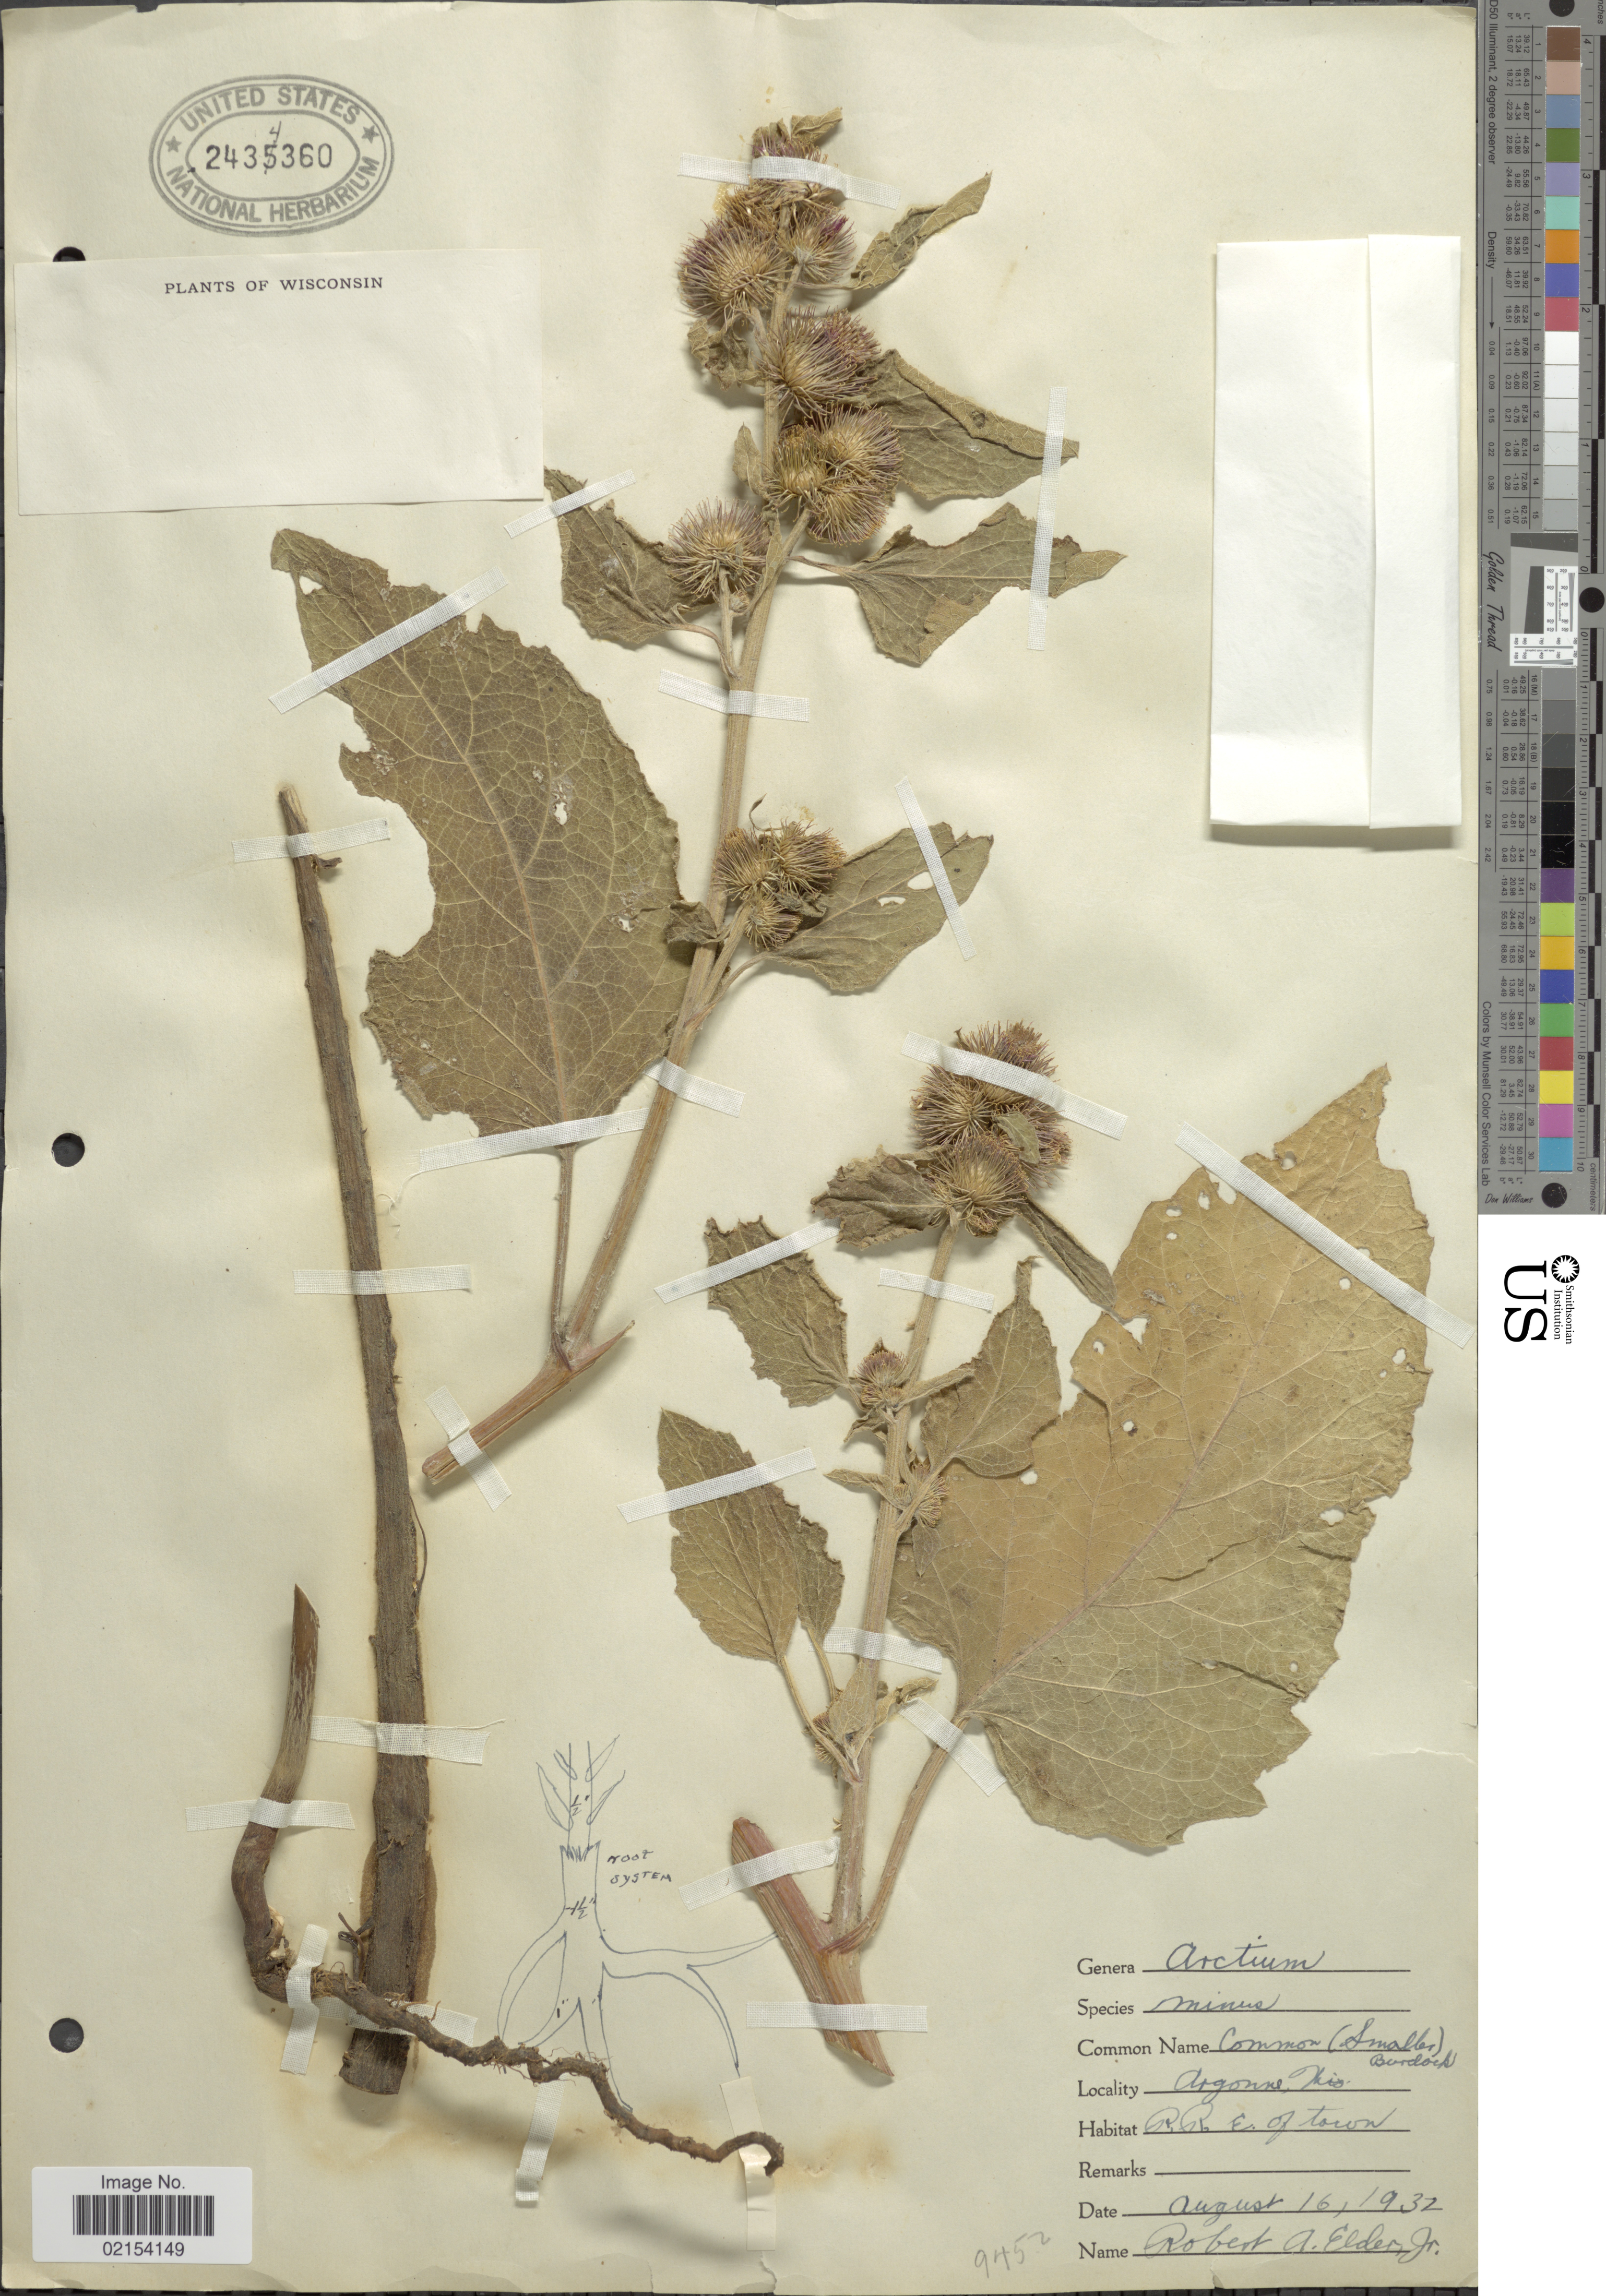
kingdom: Plantae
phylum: Tracheophyta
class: Magnoliopsida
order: Asterales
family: Asteraceae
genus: Arctium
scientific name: Arctium minus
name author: (Hill) Bernh.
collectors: R. E. Elder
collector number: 9452?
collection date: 1932-08-16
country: United States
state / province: Ohio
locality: Argonne. RR E of town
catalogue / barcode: US 2434360